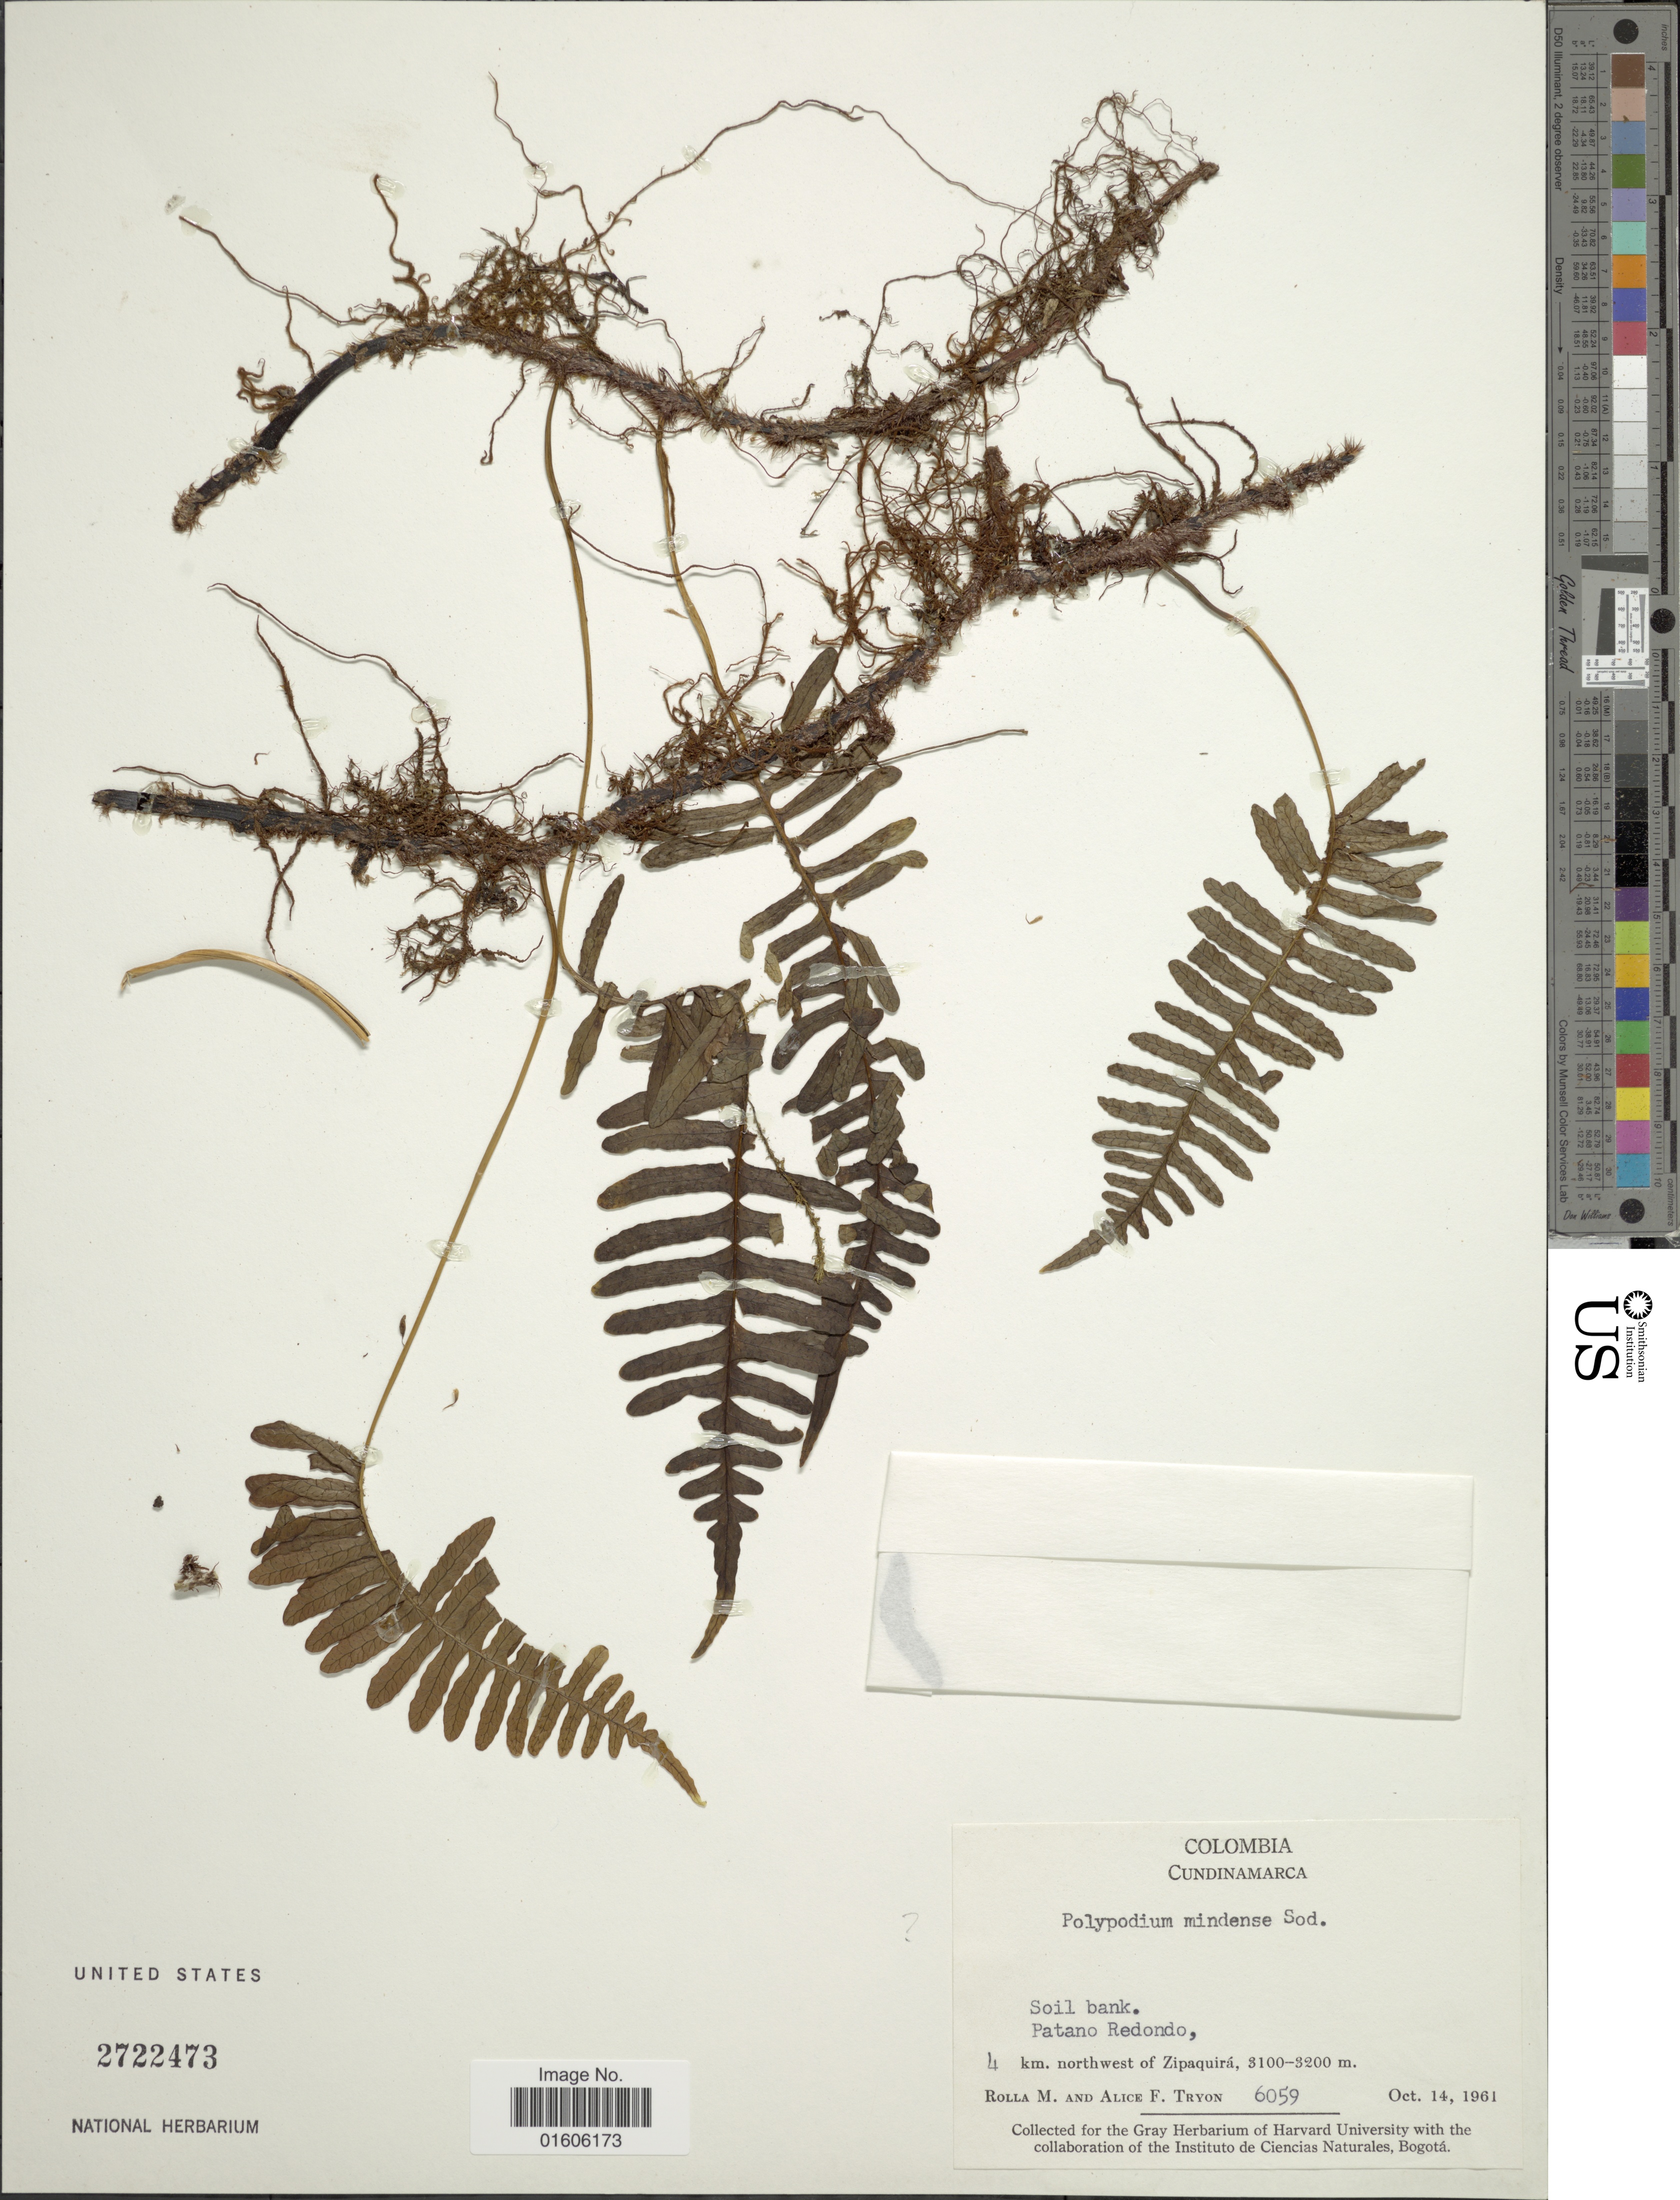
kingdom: Plantae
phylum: Tracheophyta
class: Polypodiopsida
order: Polypodiales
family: Polypodiaceae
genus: Serpocaulon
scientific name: Serpocaulon eleutherophlebium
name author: (Fée) A.R. Sm.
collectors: R. M. Tryon & A. F. Tryon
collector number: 6059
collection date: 1961-10-14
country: Colombia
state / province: Cundinamarca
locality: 4 km. northwest of Zipaquirá.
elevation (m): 3100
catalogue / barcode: US 2722473